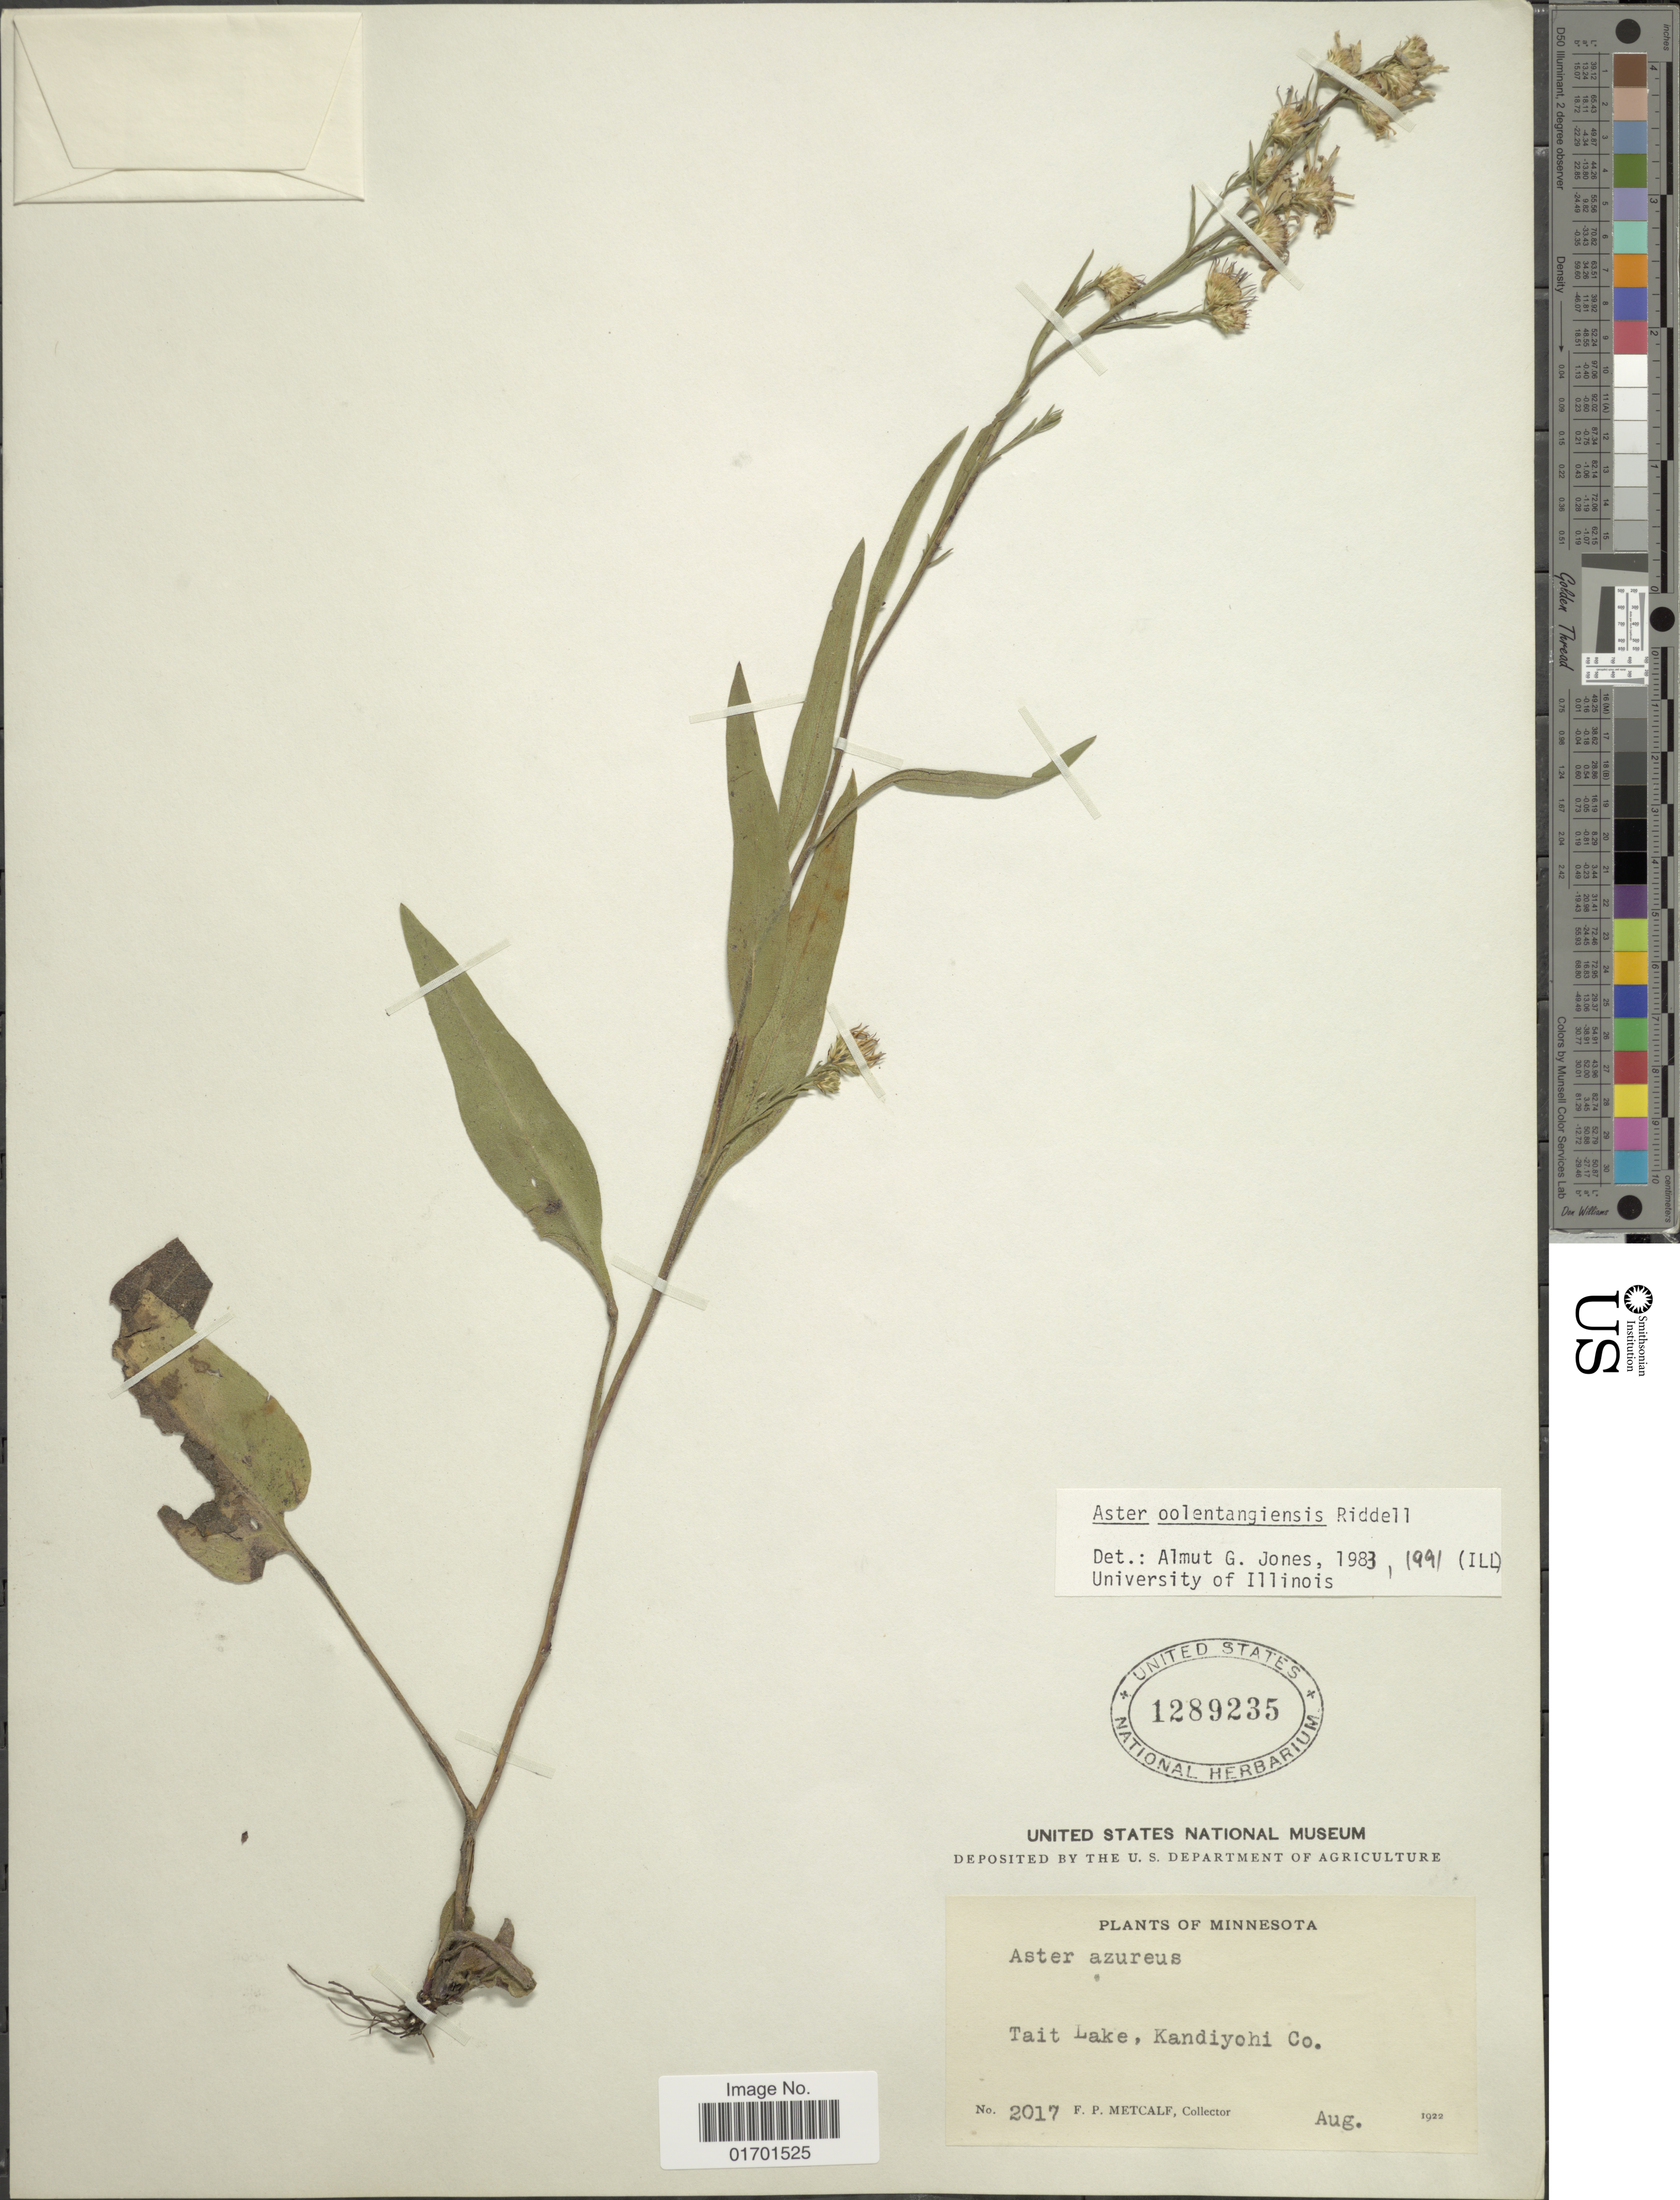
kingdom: Plantae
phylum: Tracheophyta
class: Magnoliopsida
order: Asterales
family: Asteraceae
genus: Symphyotrichum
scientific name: Symphyotrichum oolentangiense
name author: (Riddell) G.L. Nesom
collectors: F. Metcalf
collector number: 2017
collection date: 1922-08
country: United States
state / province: Minnesota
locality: Tait Lake, Kandiyohi Co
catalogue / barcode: US 1289235